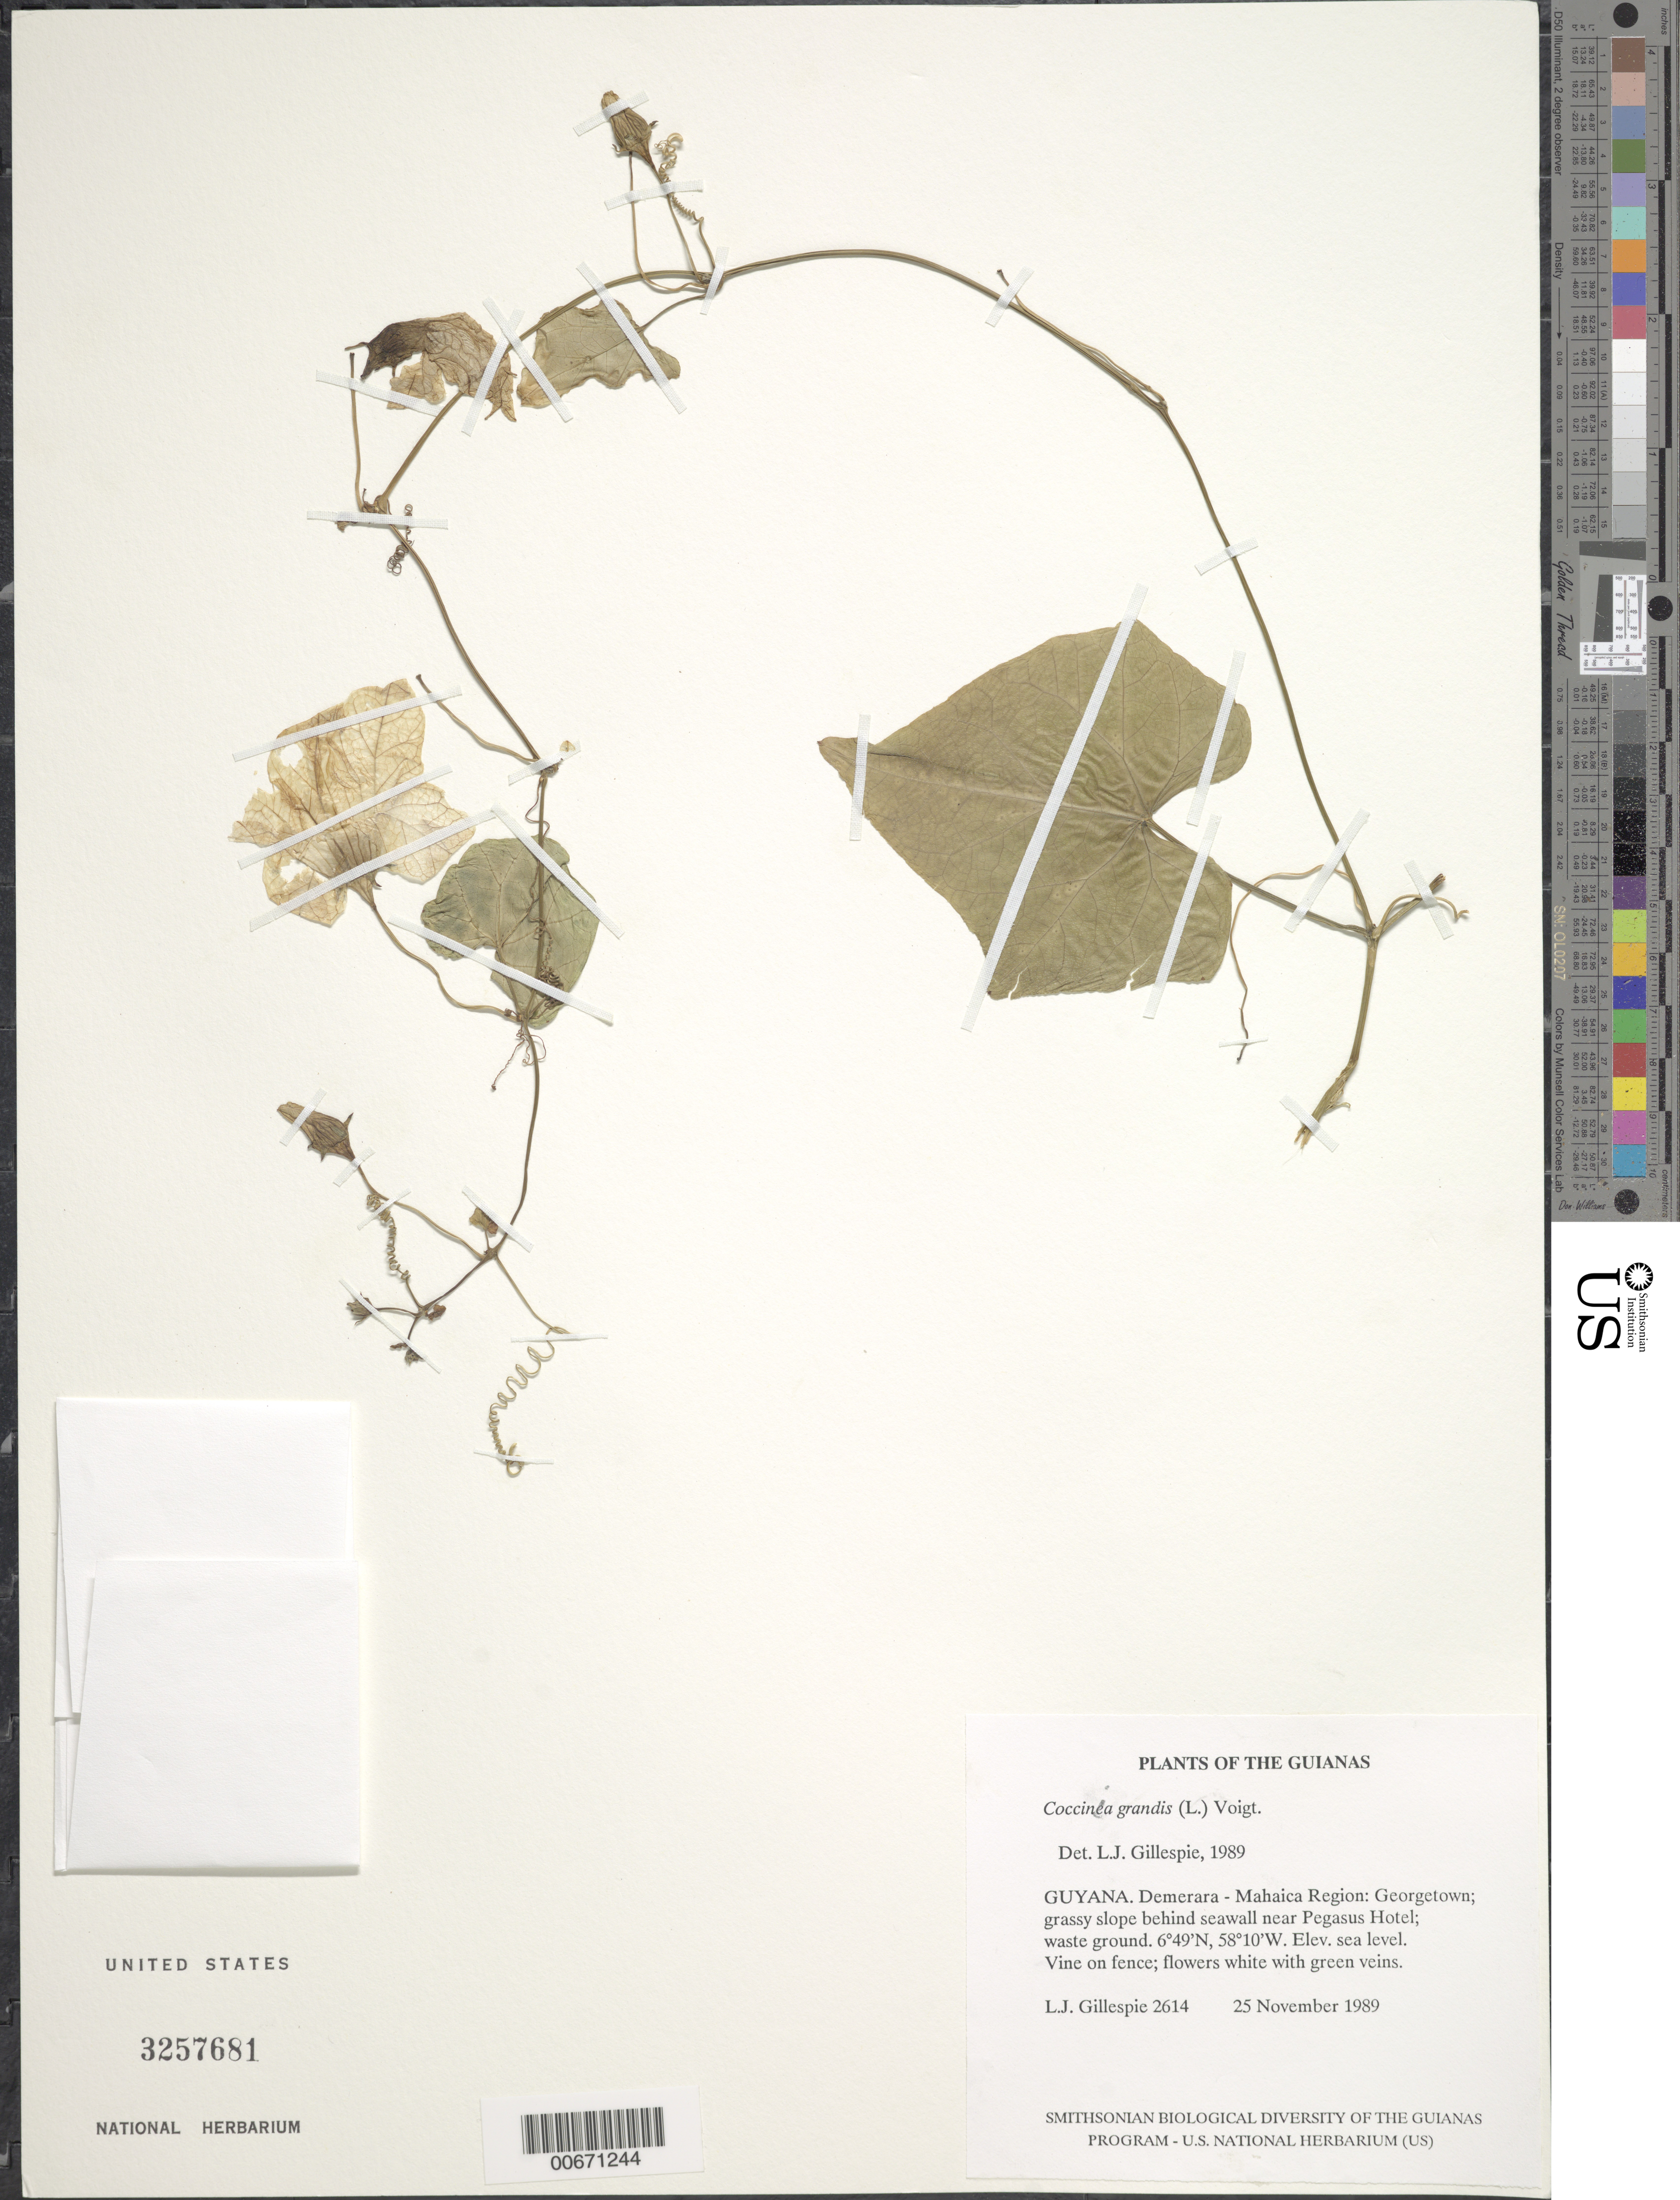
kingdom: Plantae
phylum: Tracheophyta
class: Magnoliopsida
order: Cucurbitales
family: Cucurbitaceae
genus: Coccinia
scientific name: Coccinia grandis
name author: (L.) Voigt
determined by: Gillespie, L. J.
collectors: L. J. Gillespie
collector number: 2614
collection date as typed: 25 November 1989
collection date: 1989-11-25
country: Guyana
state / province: Demerara-Mahaica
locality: Georgetown; behind seawall near Pegasus Hotel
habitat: Grassy slope; waste ground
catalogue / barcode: US 3257681